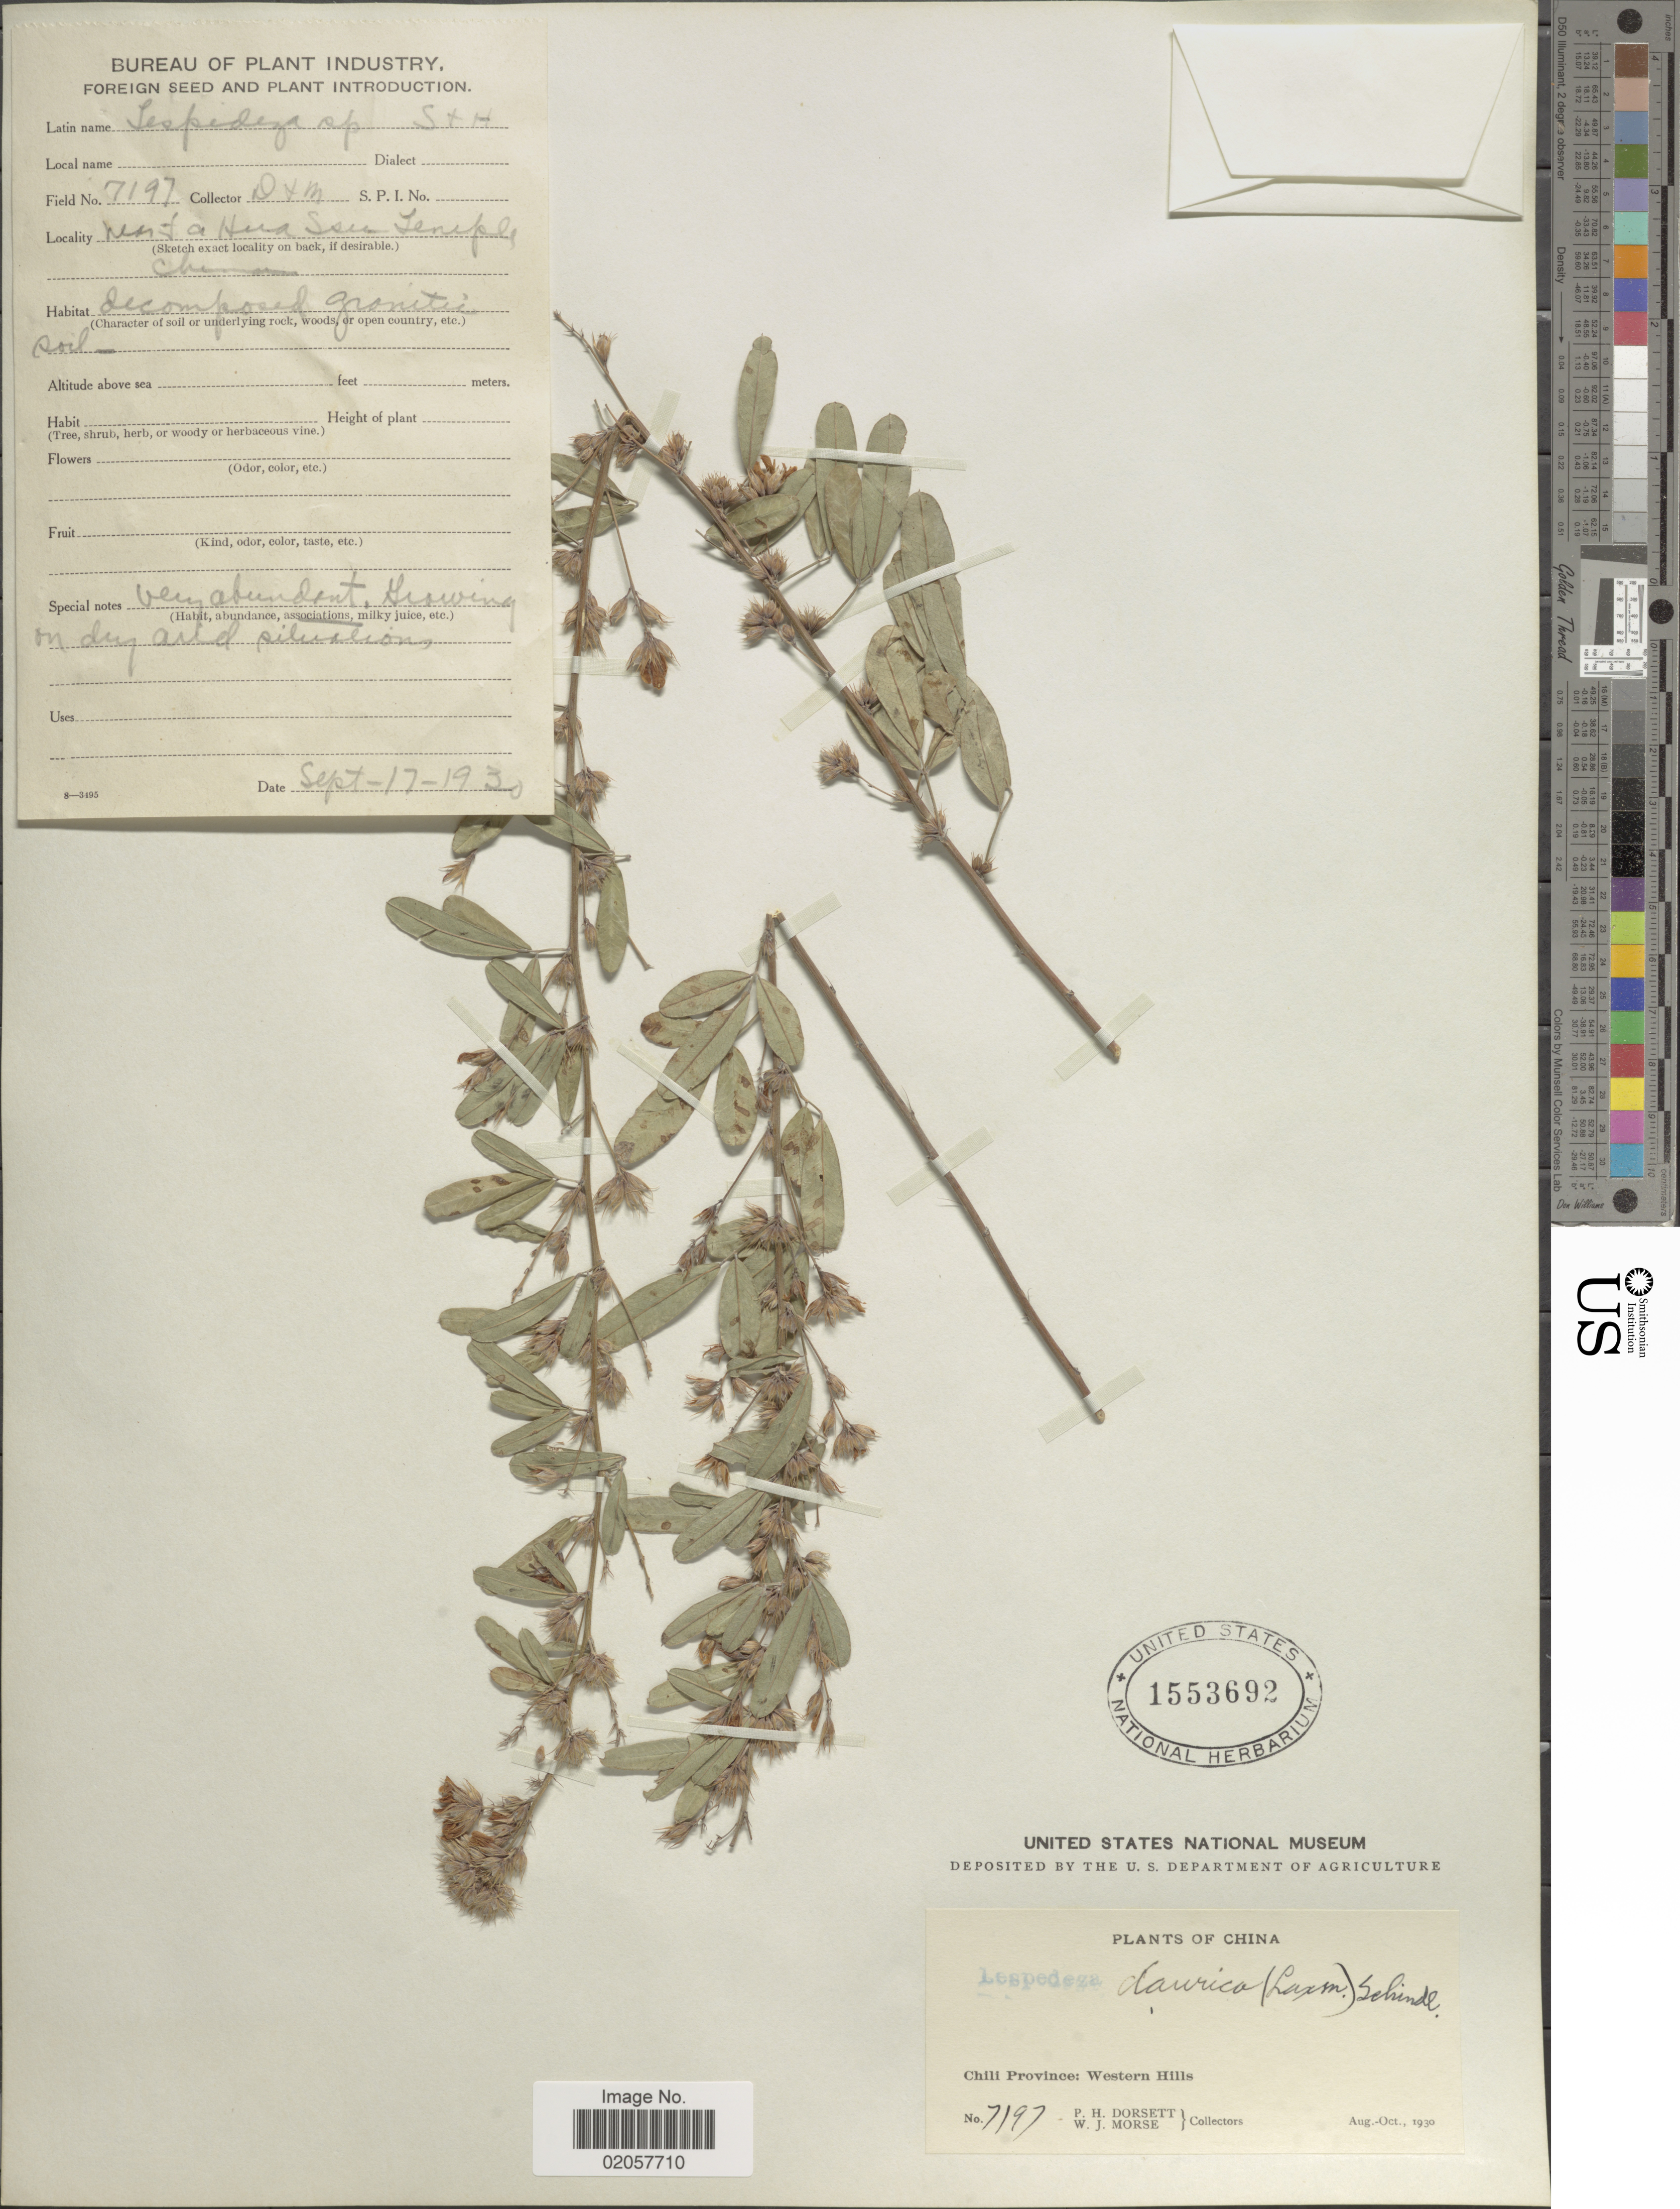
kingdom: Plantae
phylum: Tracheophyta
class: Magnoliopsida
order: Fabales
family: Fabaceae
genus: Lespedeza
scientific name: Lespedeza davurica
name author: (Laxm.) Schindl.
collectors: P. H. Dorsett & W. J. Morse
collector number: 7179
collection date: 1930-10/1936-08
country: China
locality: Chili Province: Western Hills, near a Hua Ssu Teneple [interpreted]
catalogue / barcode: US 1553692